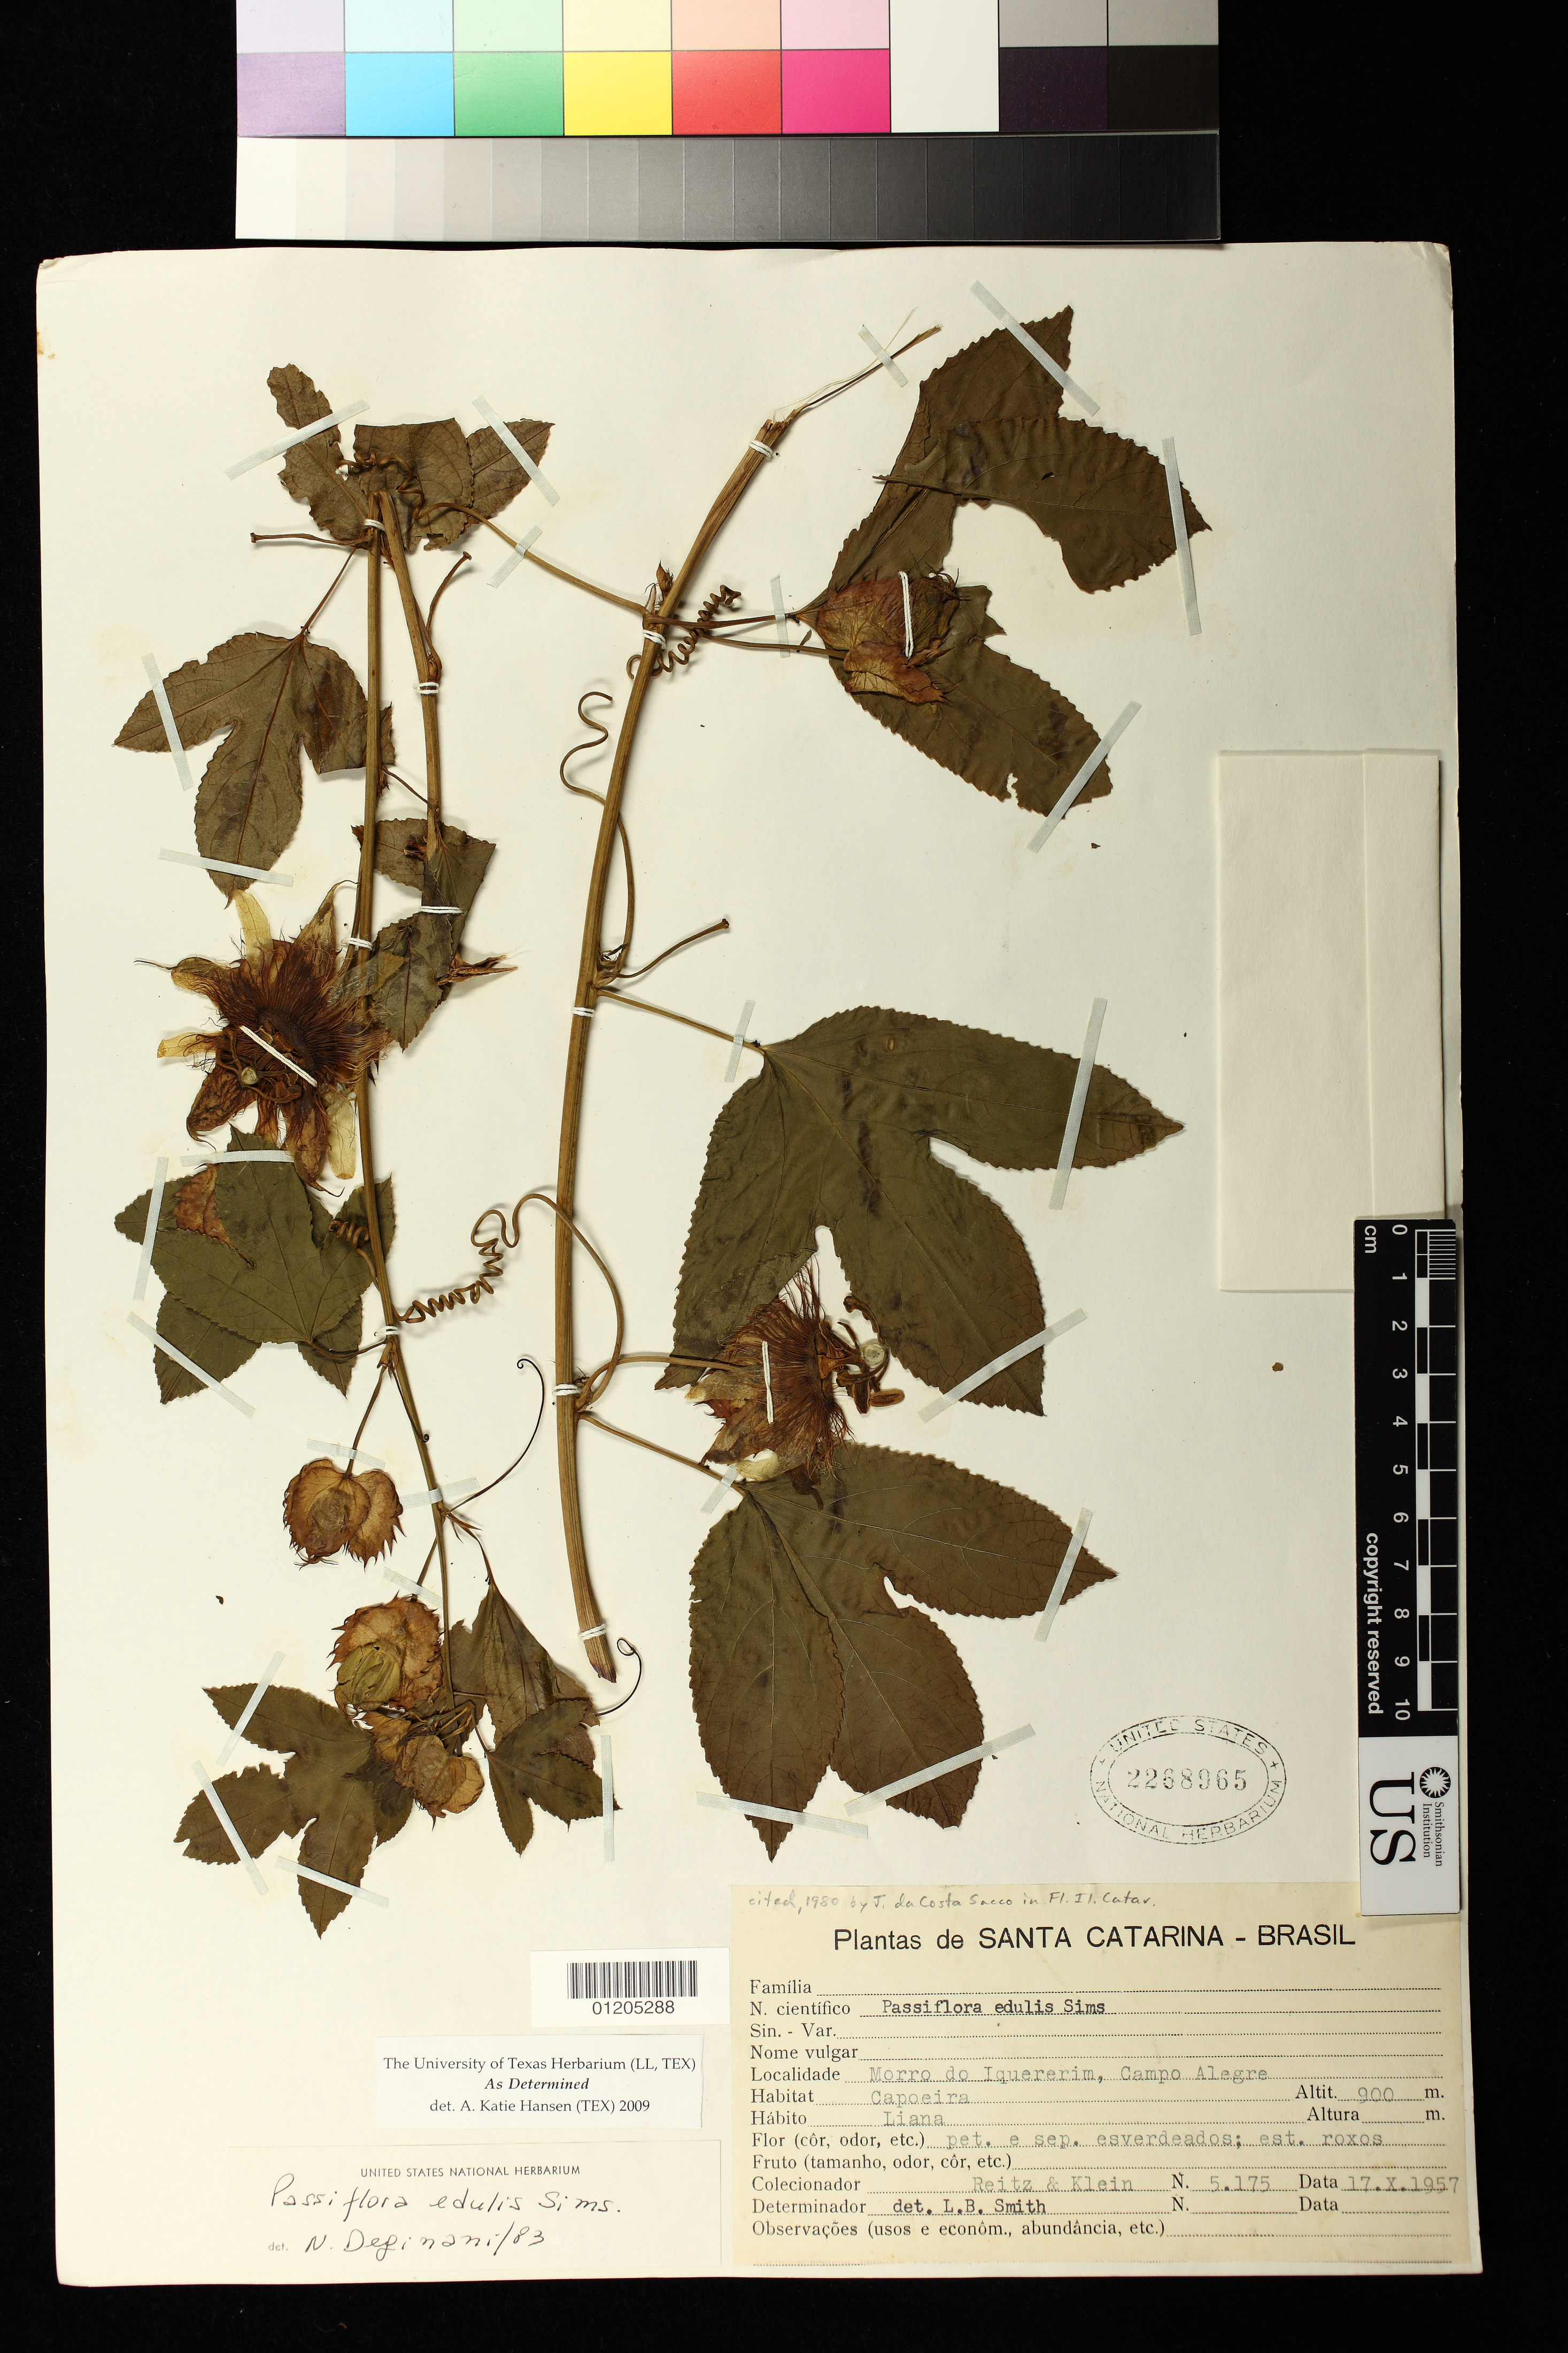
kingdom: Plantae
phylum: Tracheophyta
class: Magnoliopsida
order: Malpighiales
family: Passifloraceae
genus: Passiflora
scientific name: Passiflora edulis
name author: Sims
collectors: -- Reitz & Klein, --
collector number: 5.175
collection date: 1957-10-17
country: Brazil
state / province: Santa Catarina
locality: Morro do Iquererim, Campo Alegre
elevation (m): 900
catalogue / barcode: US 2268965